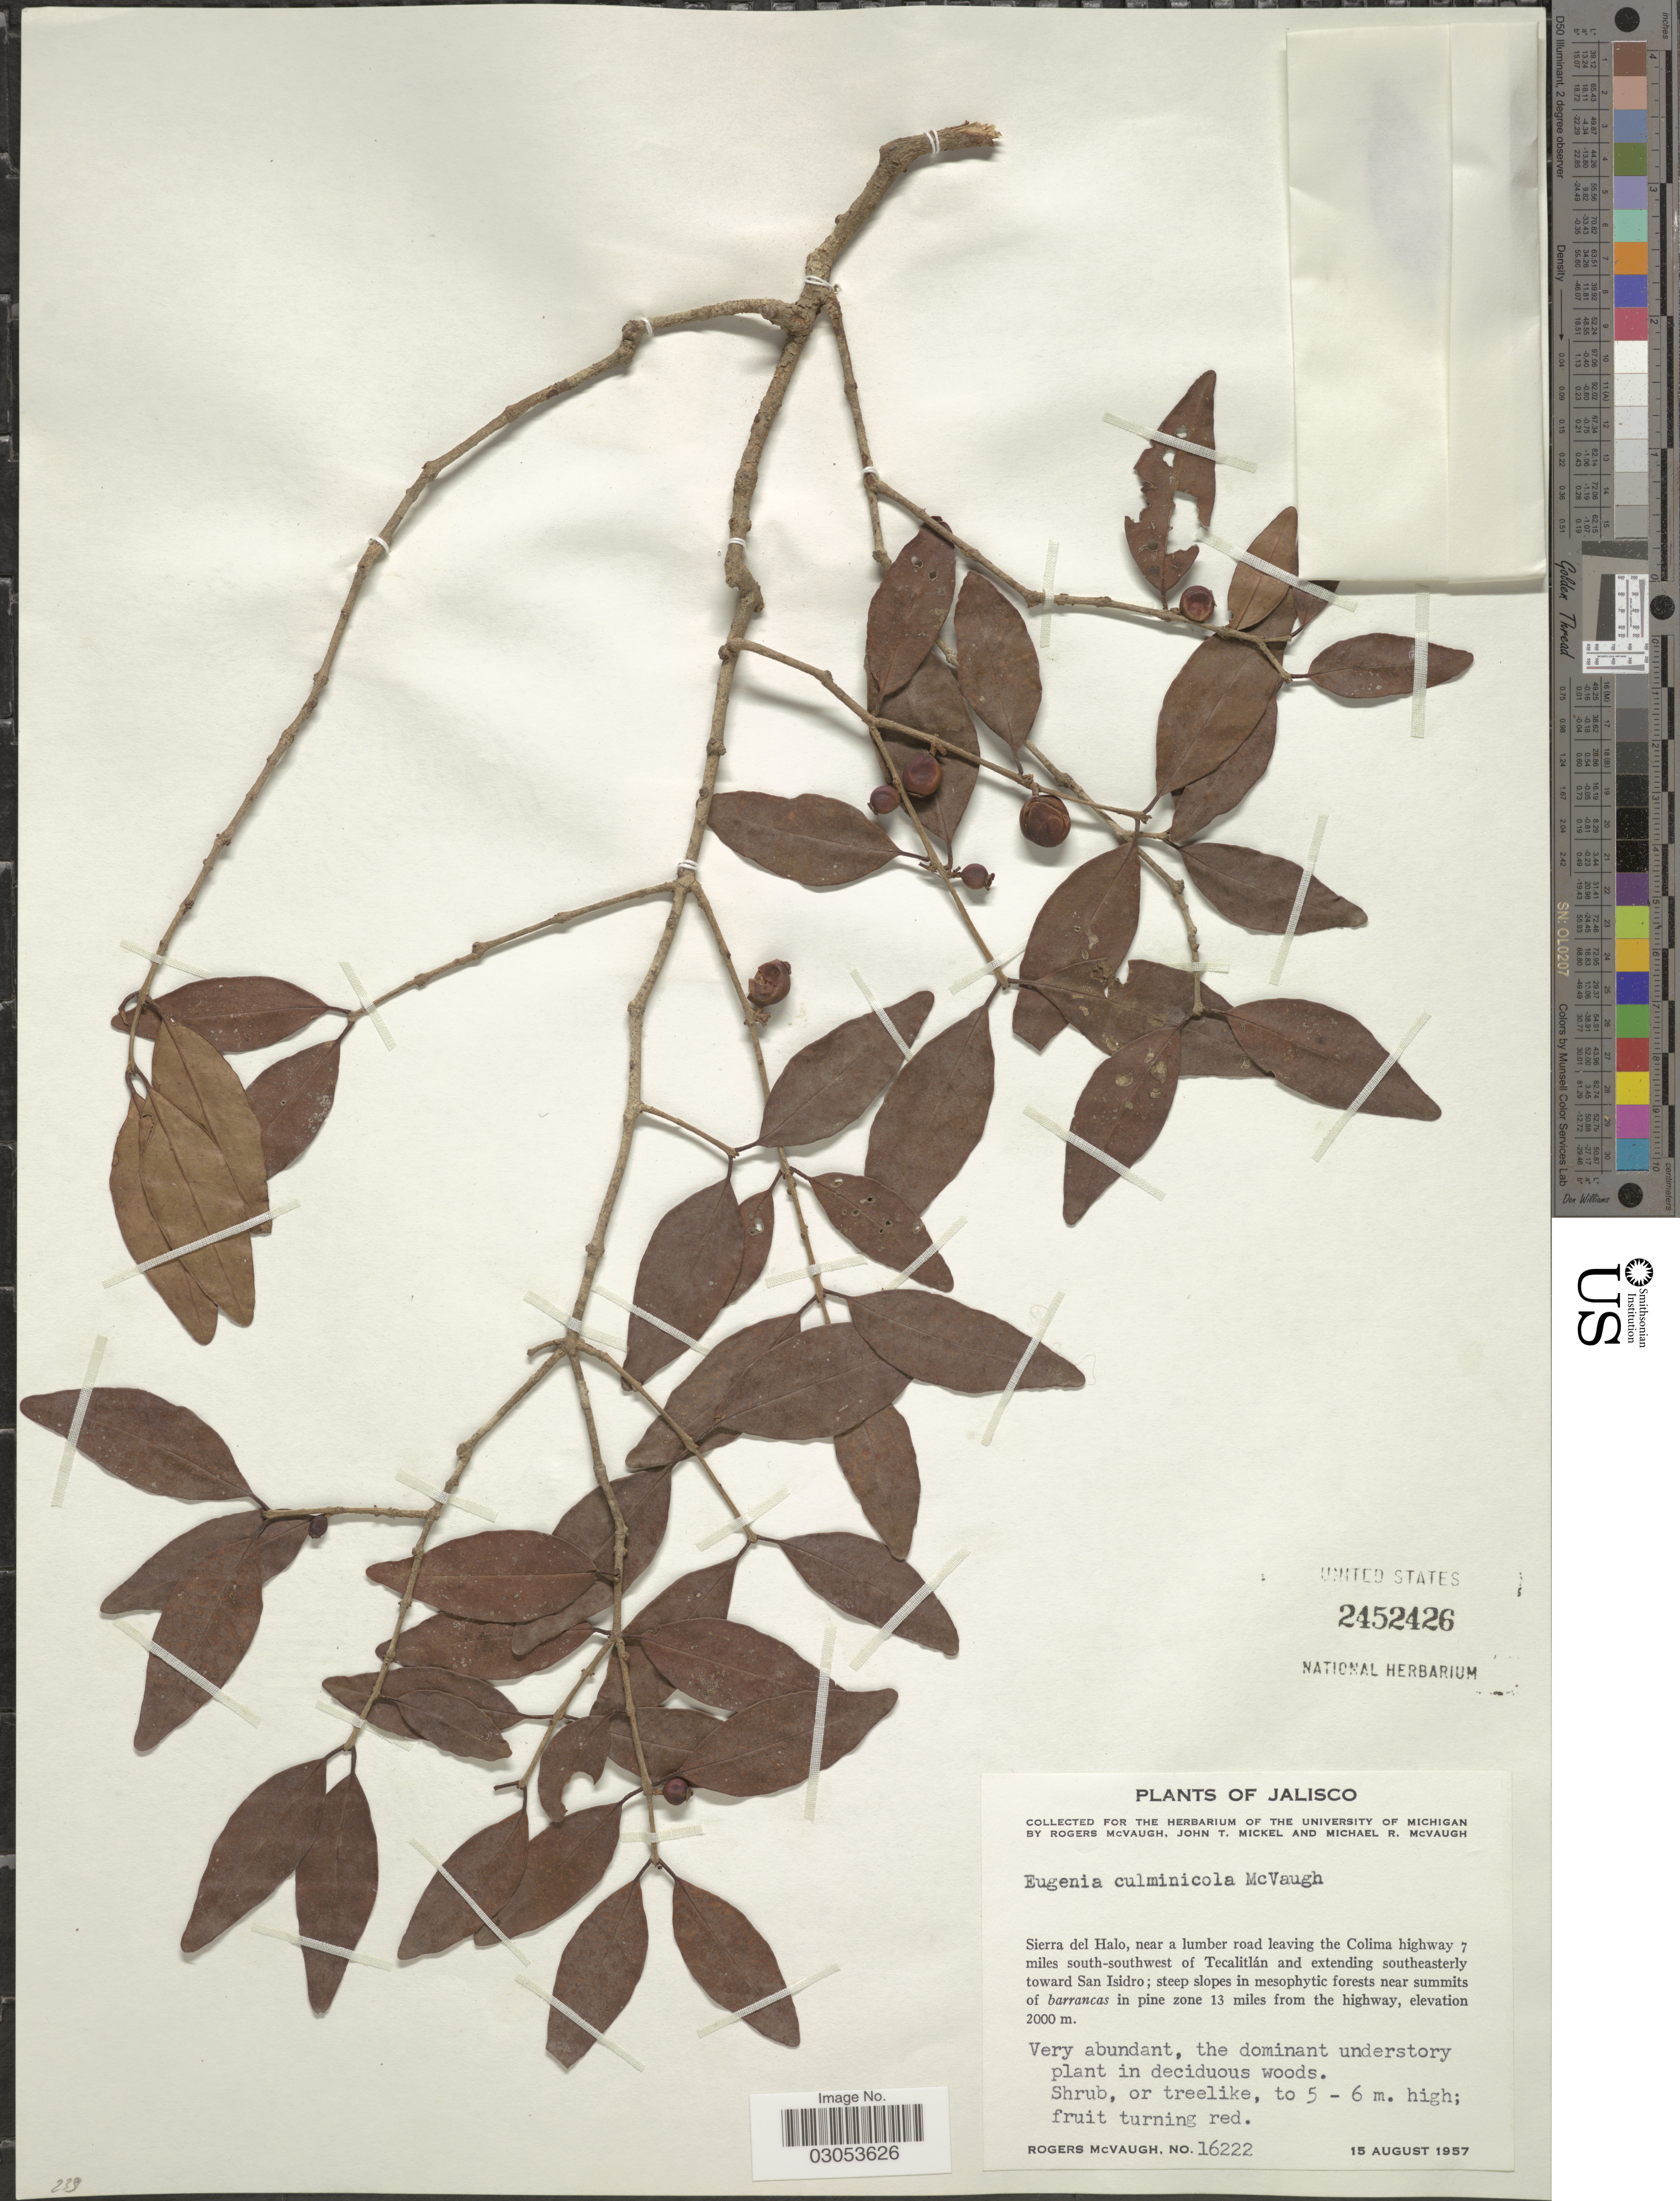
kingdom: Plantae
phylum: Tracheophyta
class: Magnoliopsida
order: Myrtales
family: Myrtaceae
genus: Eugenia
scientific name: Eugenia culminicola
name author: McVaugh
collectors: R. McVaugh, J. T. Mickel & M. R. McVaugh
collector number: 16222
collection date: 1957-08-15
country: Mexico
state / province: Jalisco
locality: Sierra de Halo, near a lumber road leaving the Colima highway 7 miles south-southwest of Tecalitlán and extending southeasterly toward San Isidro; steep slopes in mesophytic forest near summits of barrancas in pine zone 13 miles from the highway.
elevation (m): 2000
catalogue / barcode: US 2452426